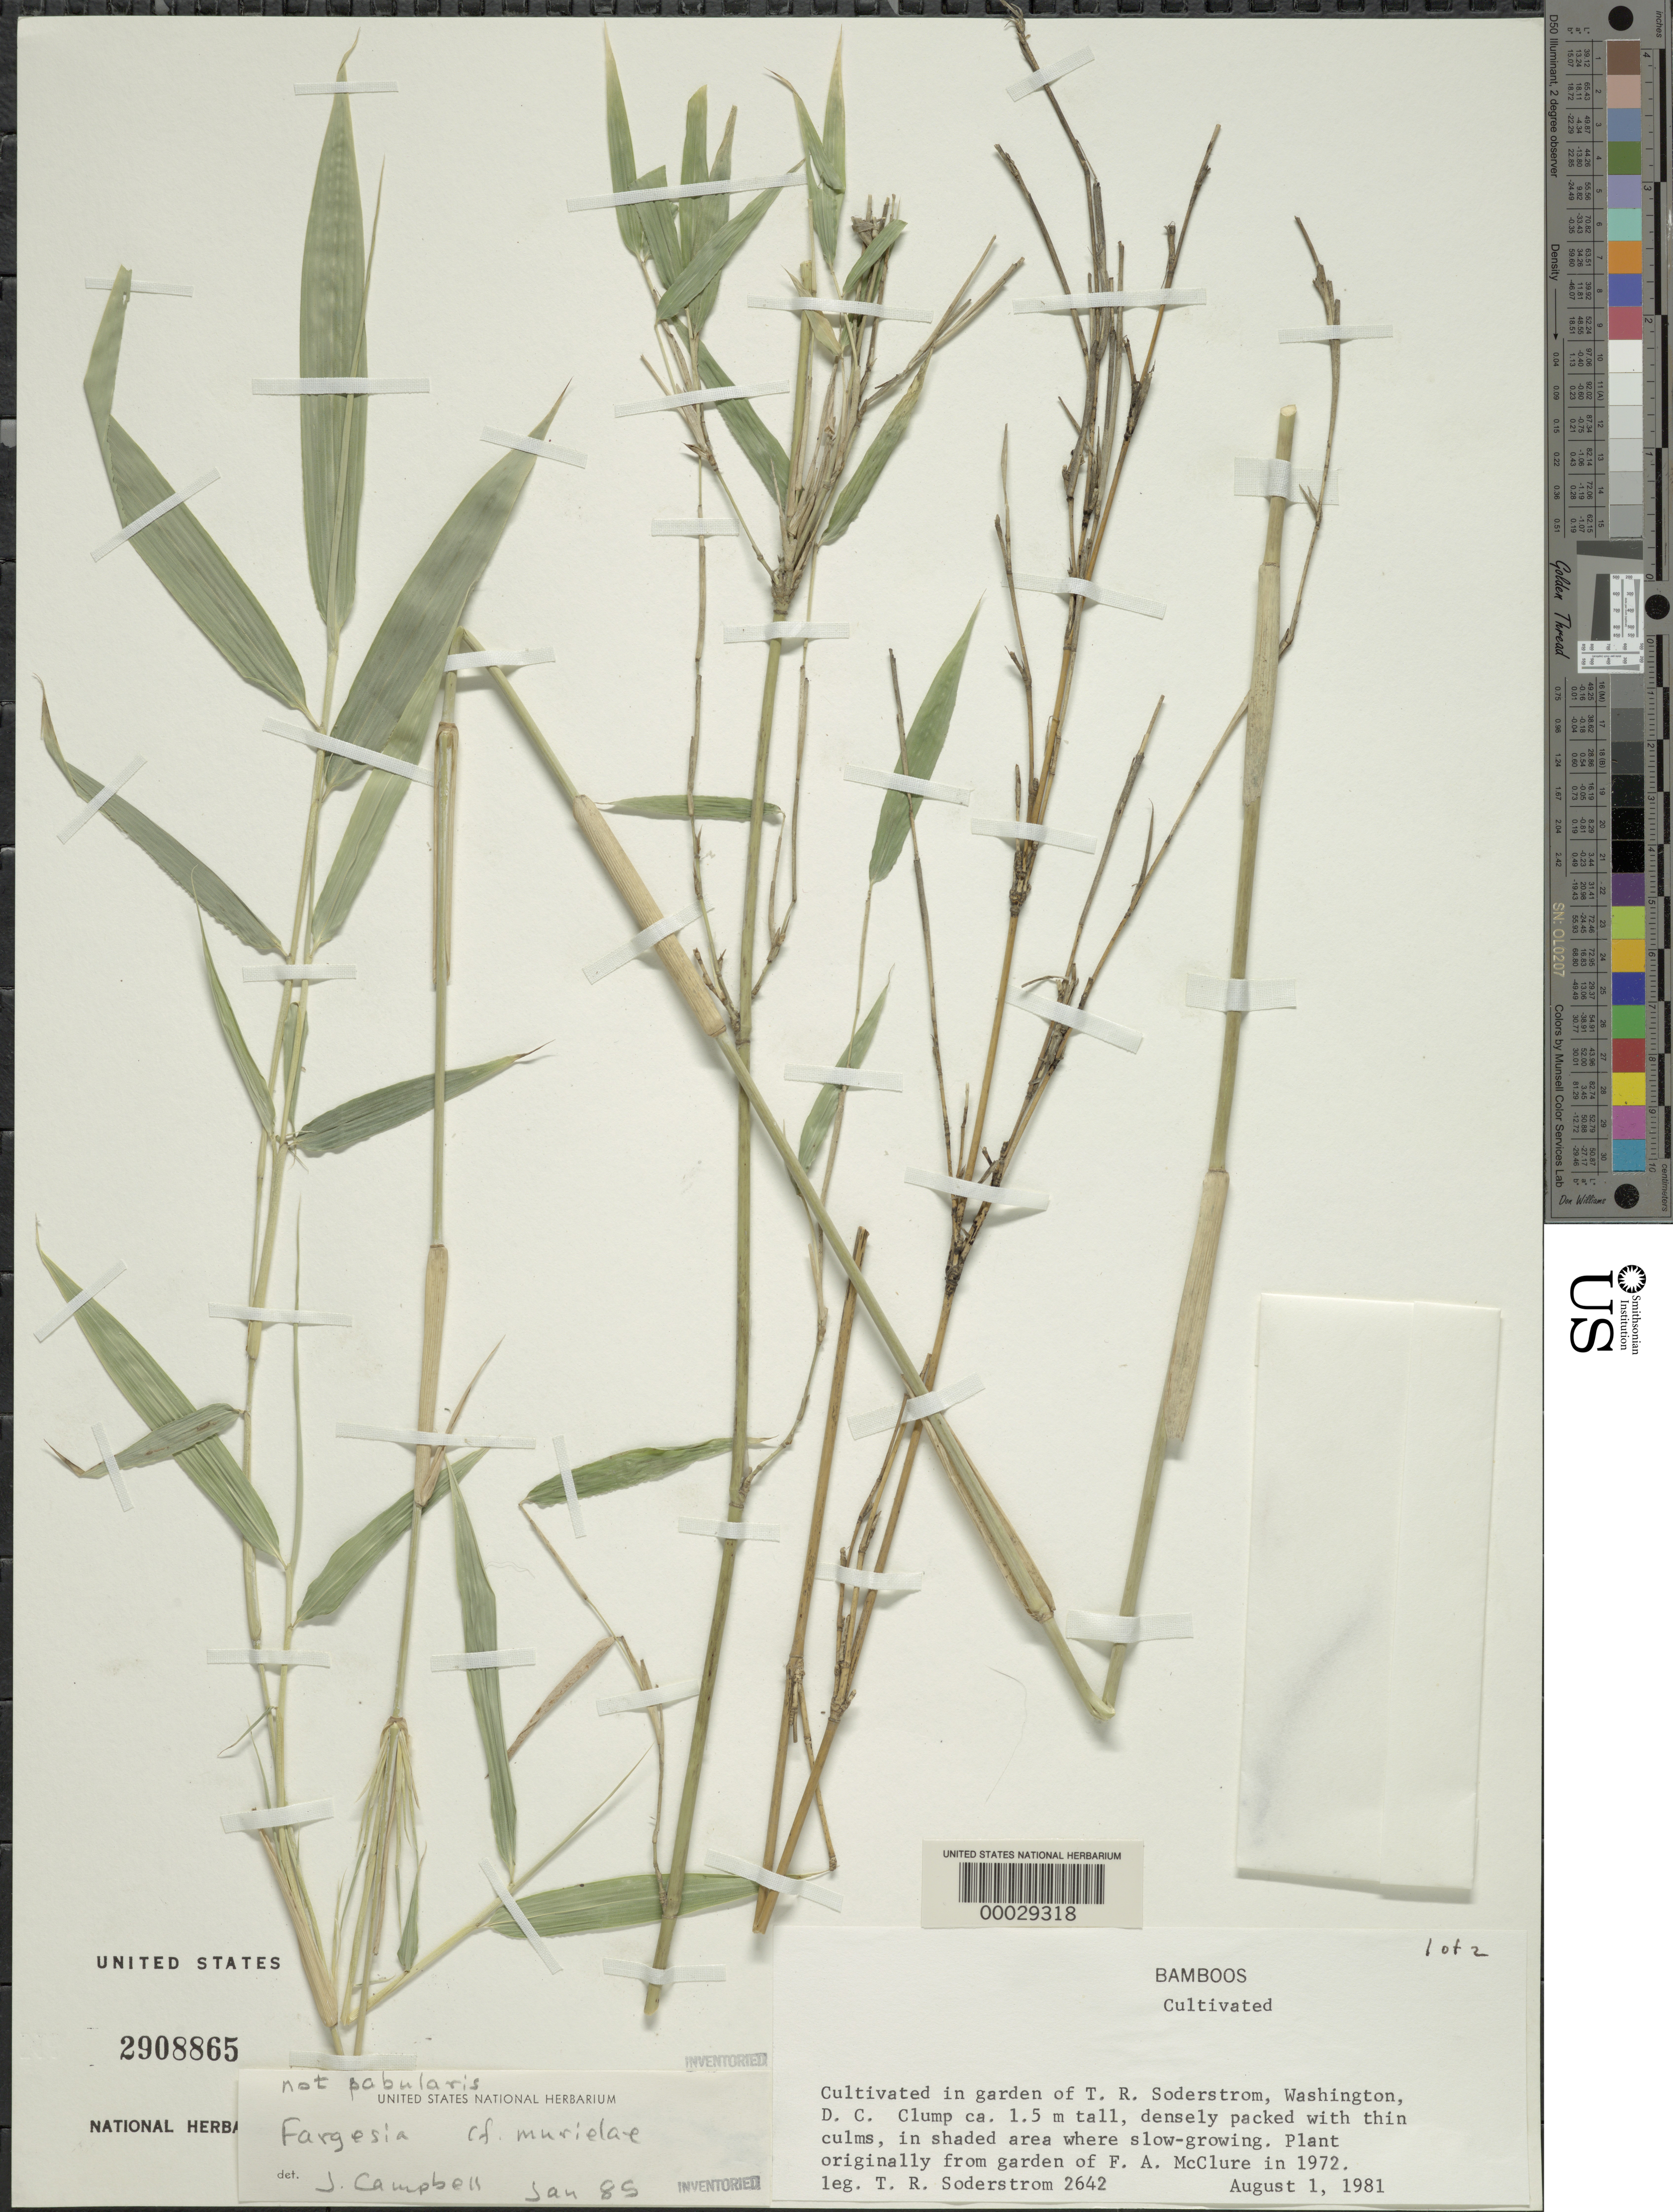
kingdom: Plantae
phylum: Tracheophyta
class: Liliopsida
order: Poales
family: Poaceae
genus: Fargesia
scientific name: Fargesia murielae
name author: (Gamble) T.P. Yi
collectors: T. R. Soderstrom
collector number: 2642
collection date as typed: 01 Aug 1981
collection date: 1981-08-01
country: United States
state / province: District of Columbia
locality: Residence of t.r. soderstrom, washington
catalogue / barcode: US 2908865